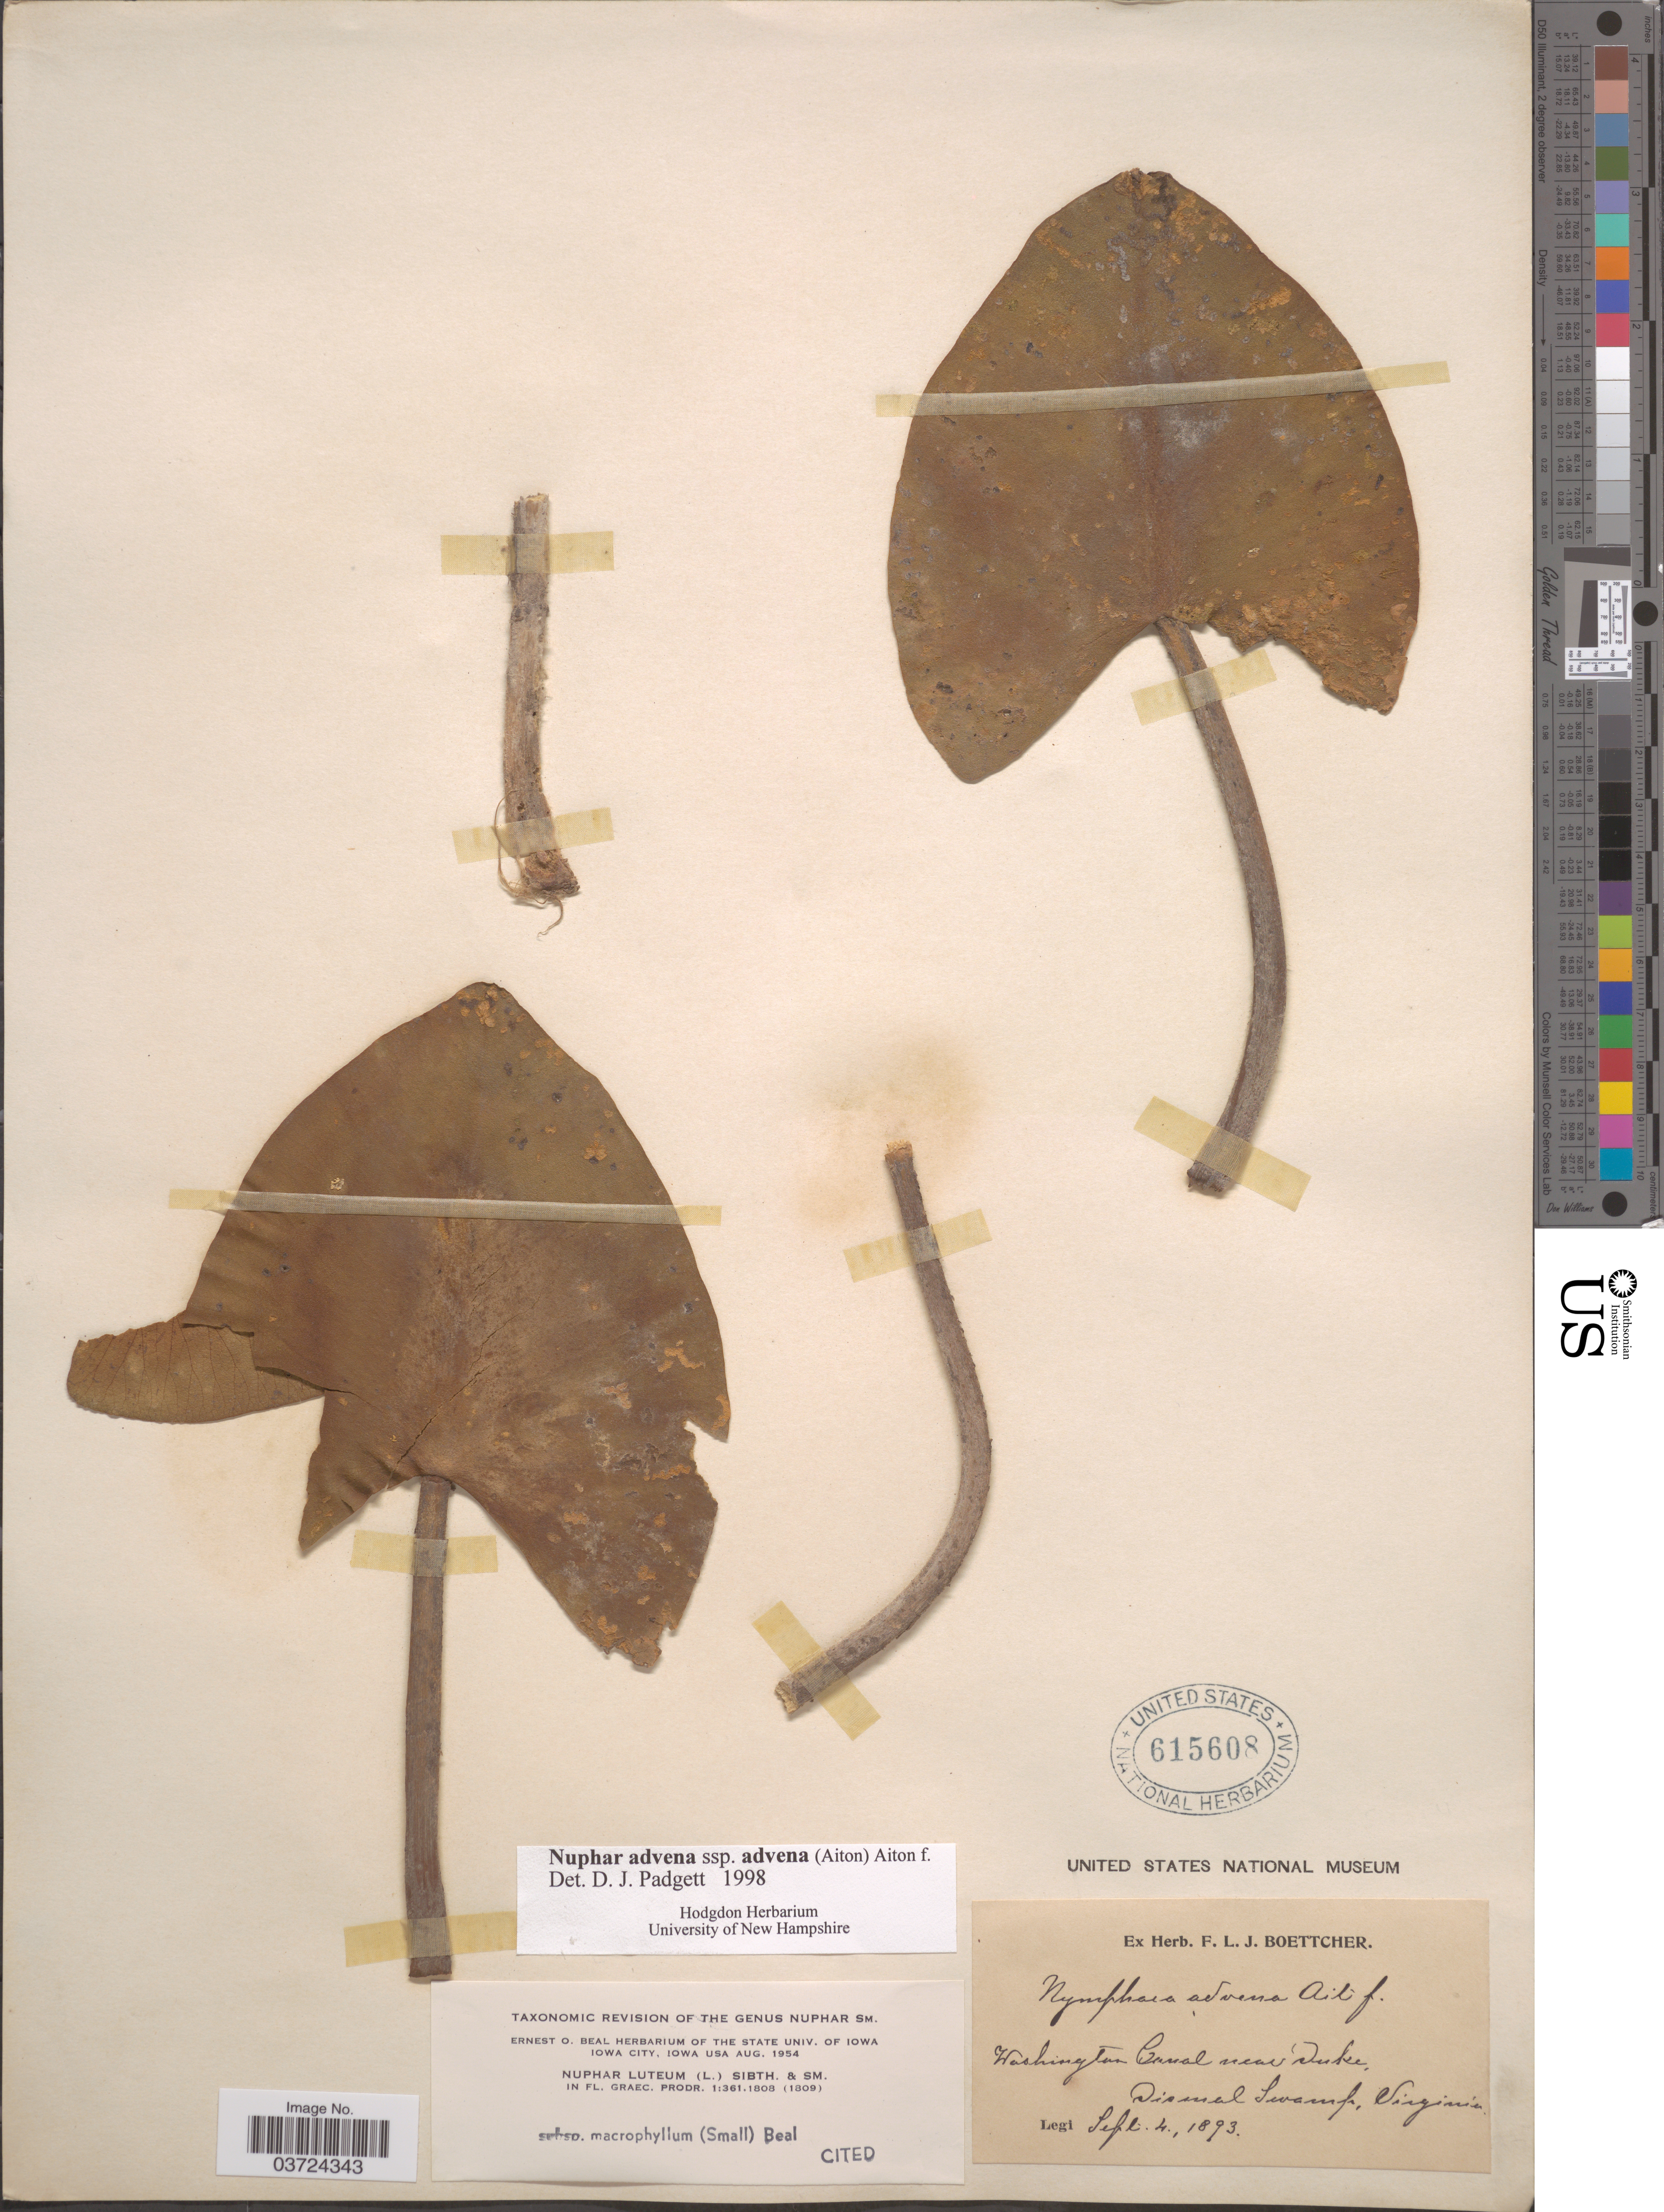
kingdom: Plantae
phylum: Tracheophyta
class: Magnoliopsida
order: Nymphaeales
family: Nymphaeaceae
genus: Nuphar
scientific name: Nuphar advena subsp. advena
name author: (Aiton) W.T. Aiton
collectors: ex herb. F. L. J. Boettcher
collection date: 1893-09-01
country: United States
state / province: Virginia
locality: Washington Canal near Duke, Dismal Swamp.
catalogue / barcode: US 615608